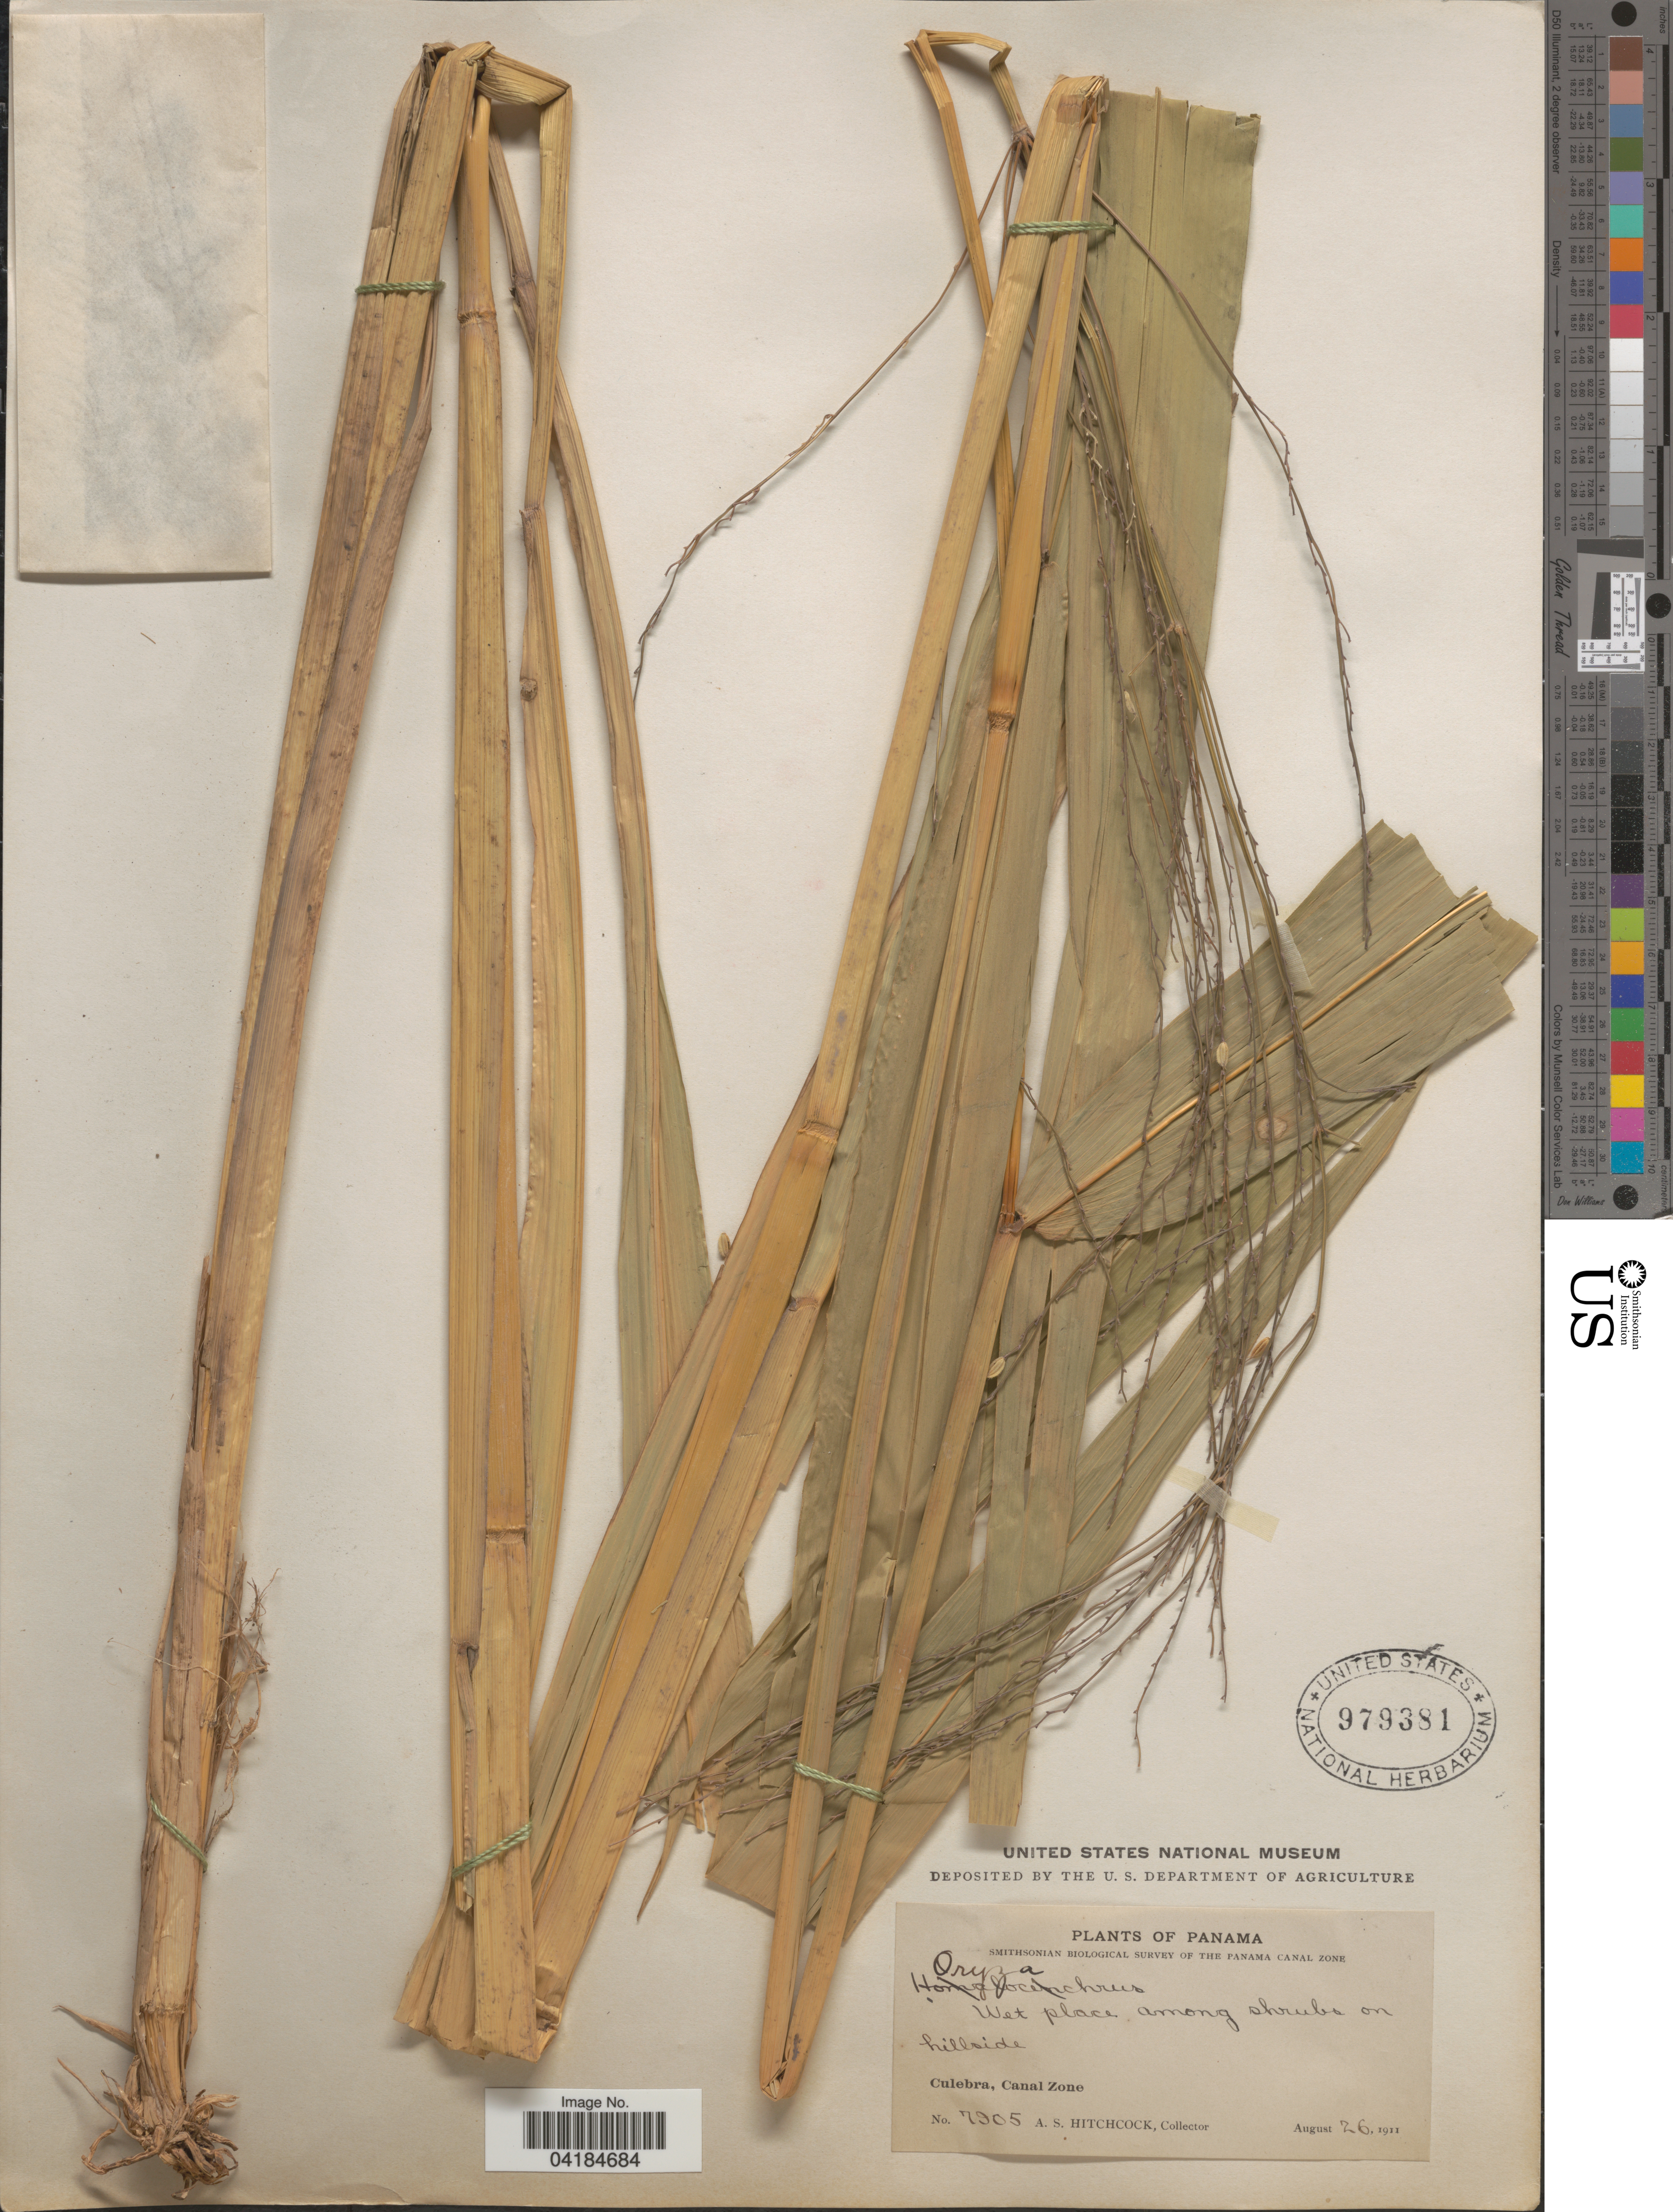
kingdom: Plantae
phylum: Tracheophyta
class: Liliopsida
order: Poales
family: Poaceae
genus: Oryza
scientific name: Oryza sp.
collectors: A. S. Hitchcock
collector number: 7905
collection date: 1911-08-26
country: Panama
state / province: Colón / Panamá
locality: Smithsonian Biological Survey of The Panama Canal Zone. Culebra, Canal Zone.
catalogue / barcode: US 979381